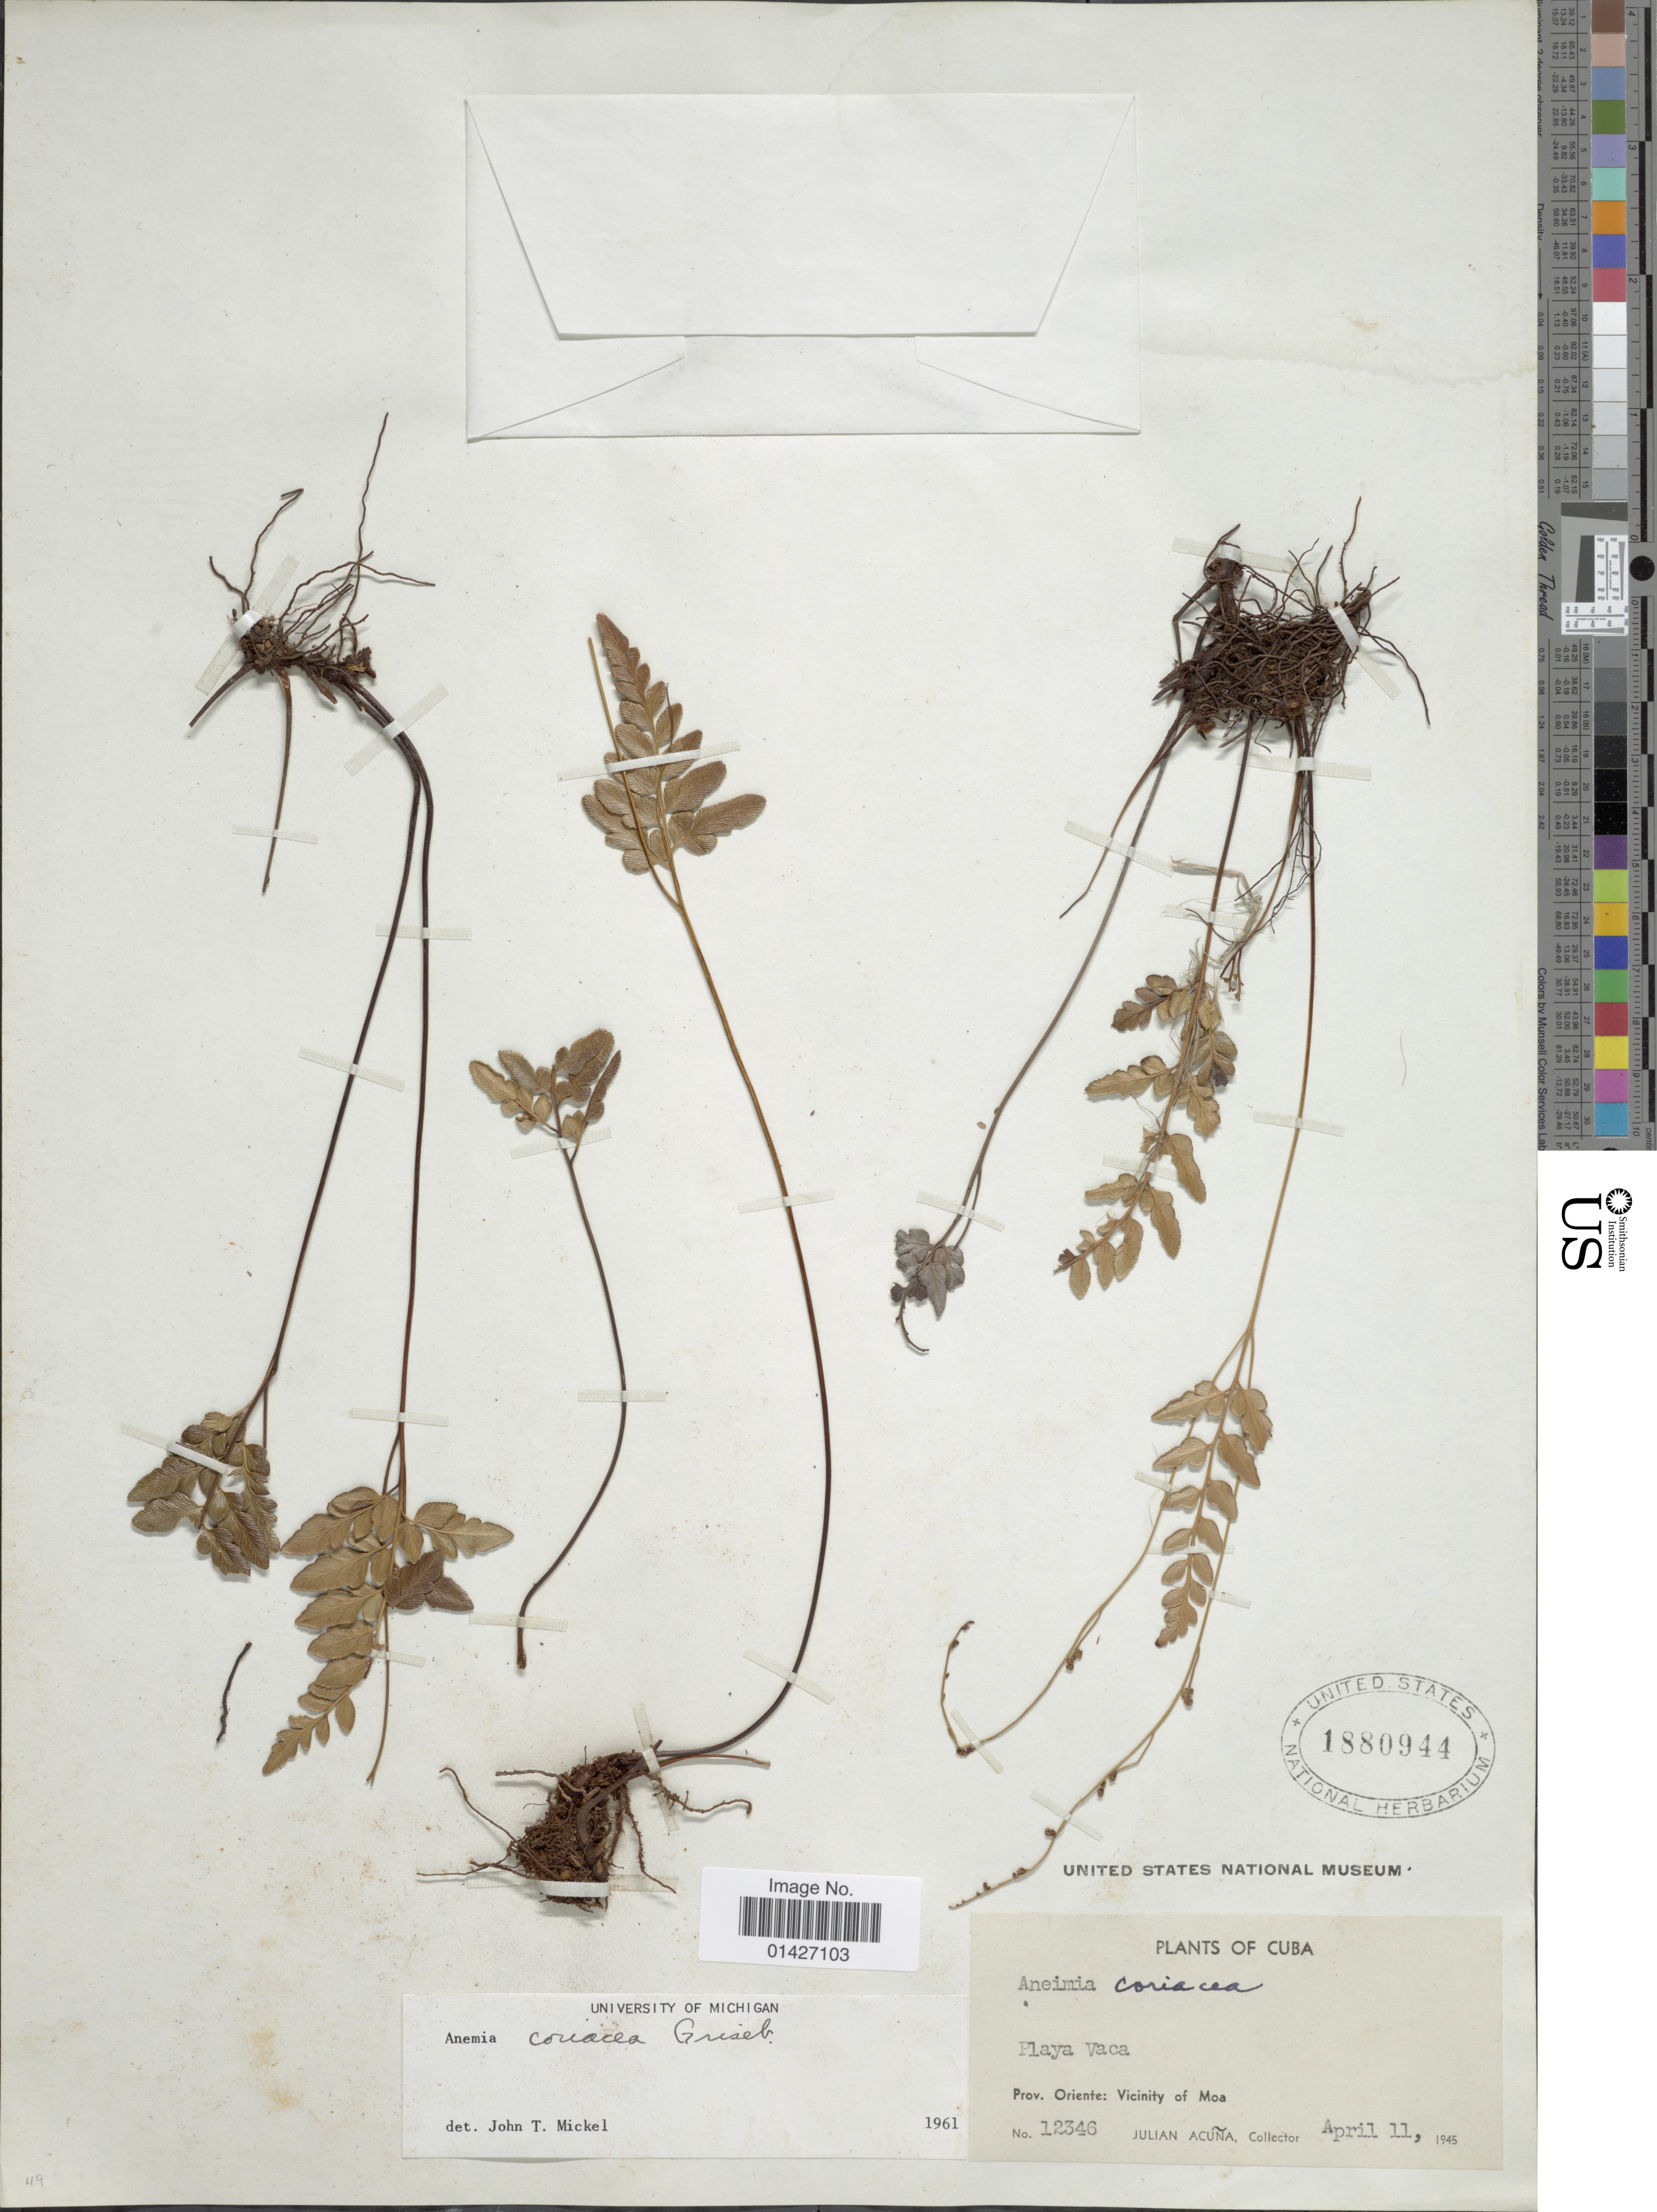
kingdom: Plantae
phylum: Tracheophyta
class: Polypodiopsida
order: Schizaeales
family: Anemiaceae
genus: Anemia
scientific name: Anemia coriacea f. coriacea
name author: Griseb.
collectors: J. Acuña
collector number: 12346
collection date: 1945-04-11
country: Cuba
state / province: Oriente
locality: Playa Vaca. Prov. Oriente: Vicinity of Moa.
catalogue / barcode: US 1880944